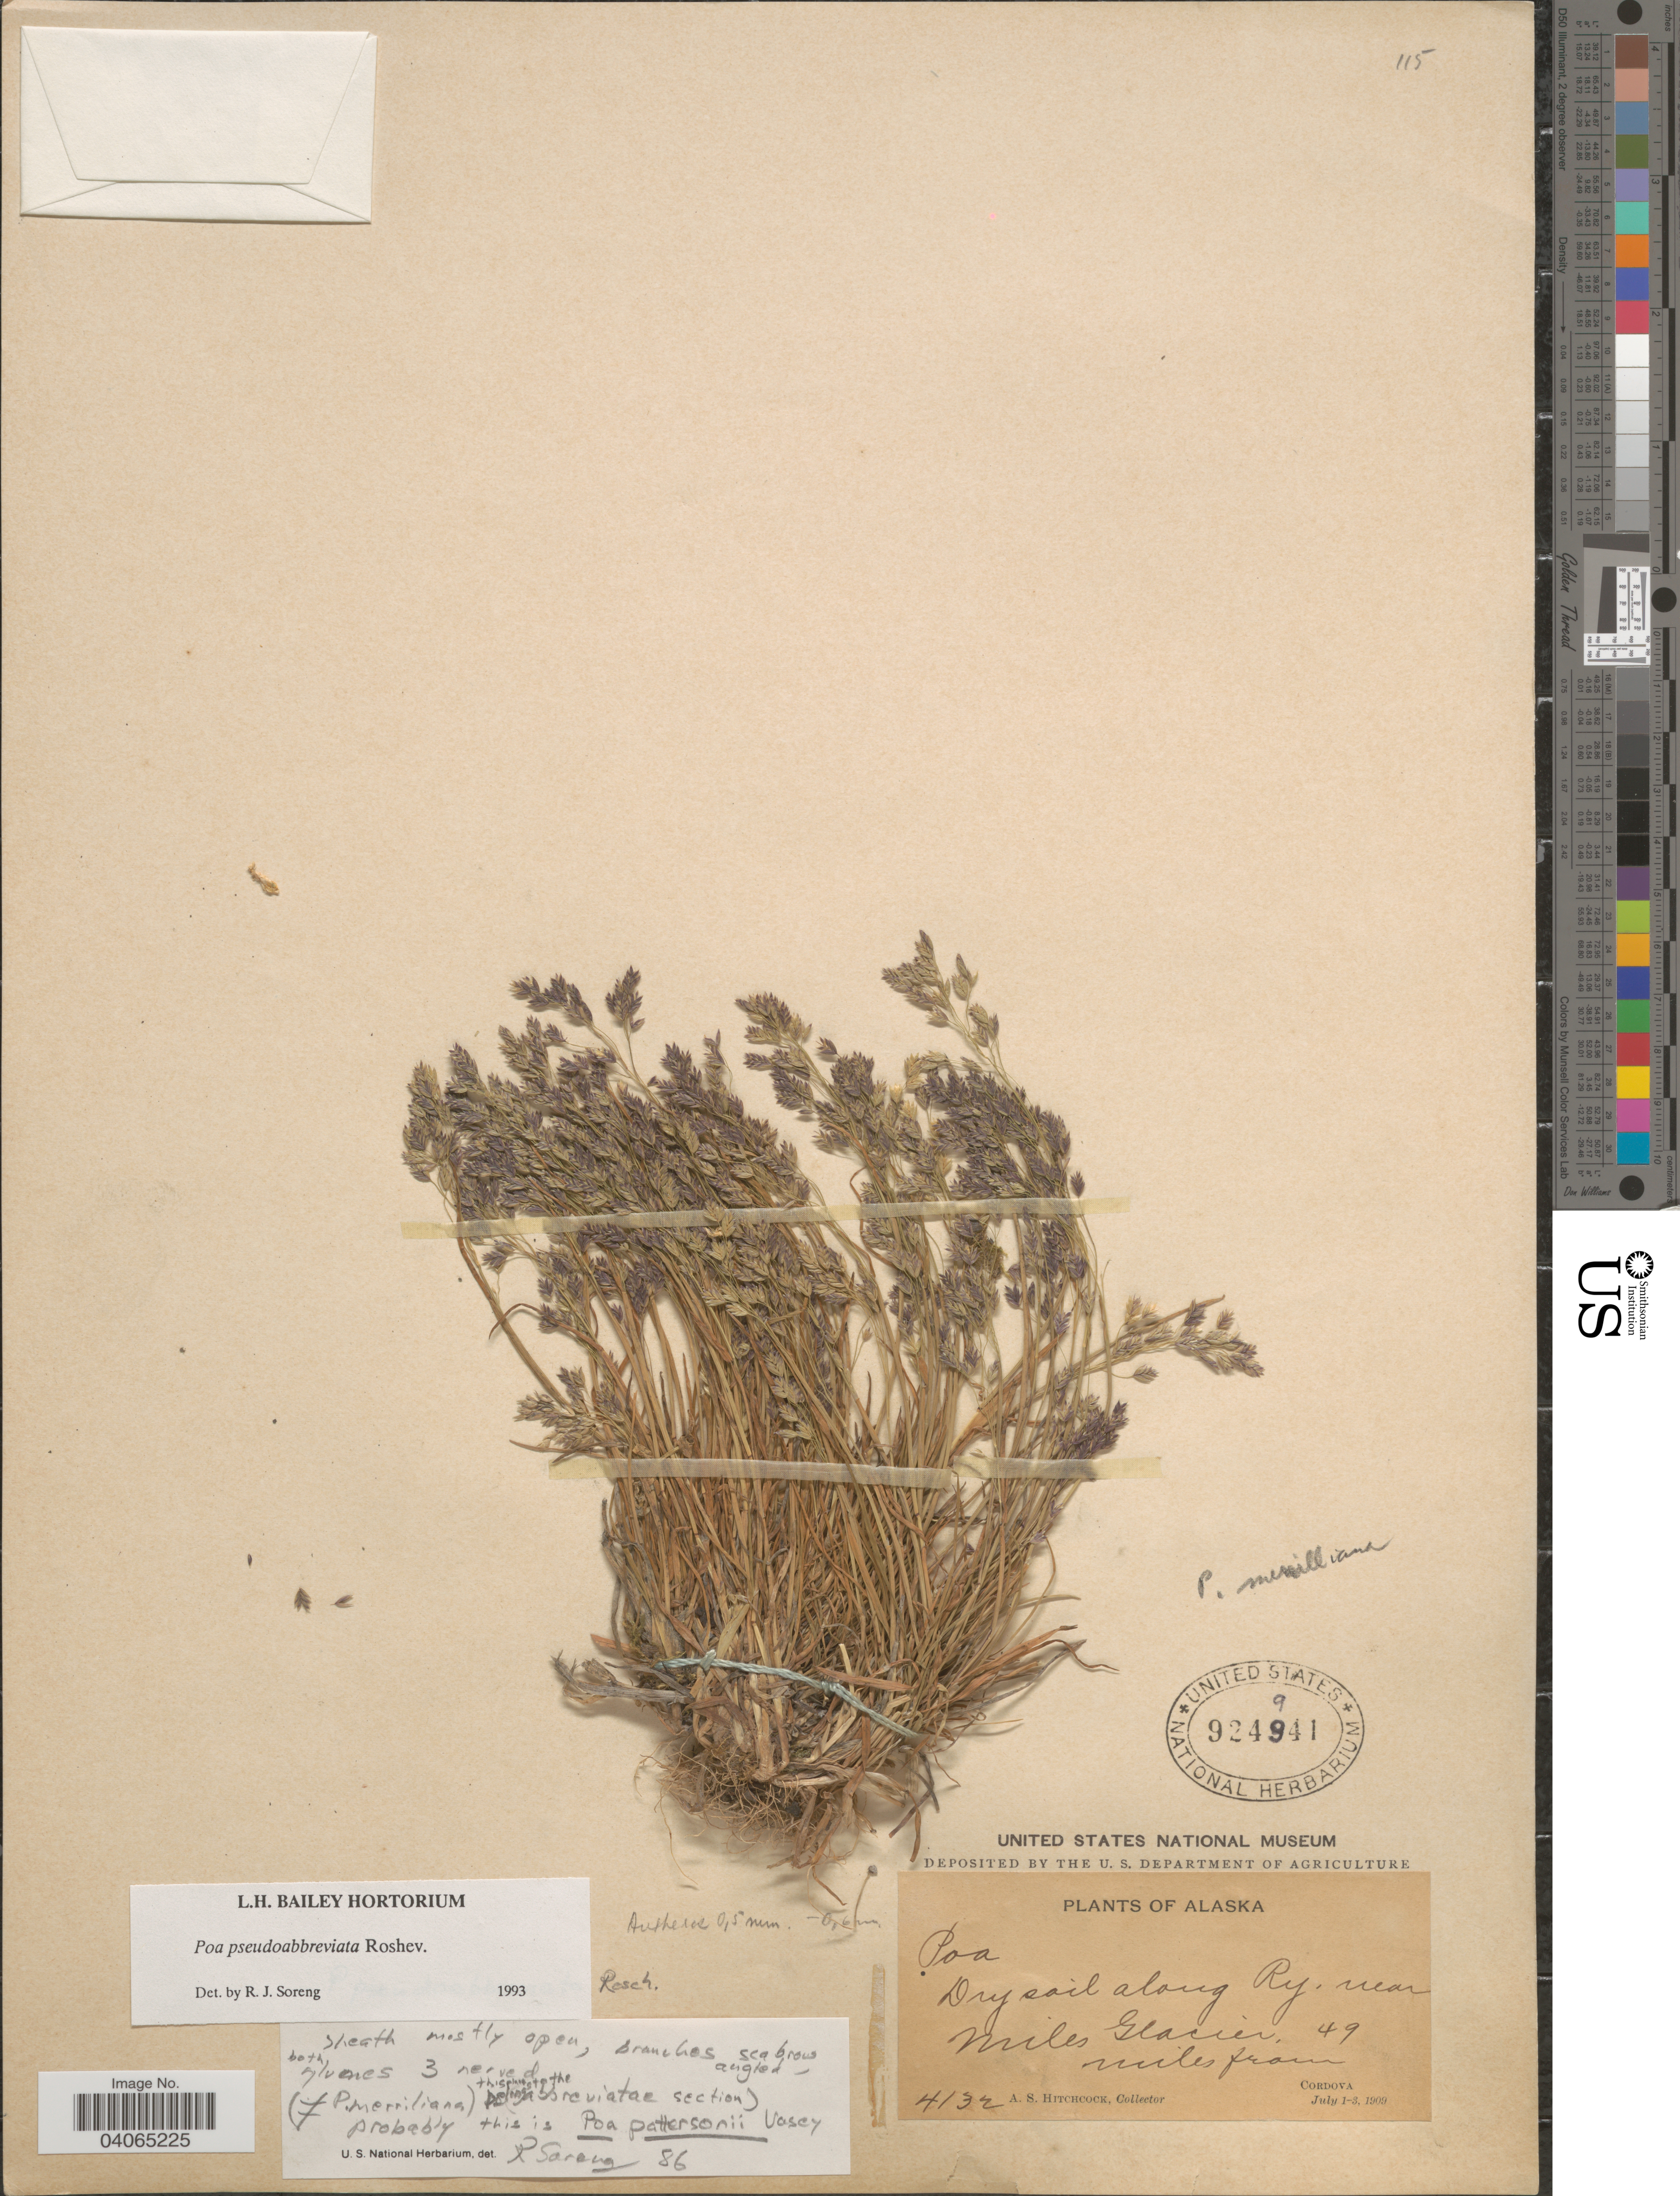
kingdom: Plantae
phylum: Tracheophyta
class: Liliopsida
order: Poales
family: Poaceae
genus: Poa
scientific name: Poa pseudoabbreviata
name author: Roshev.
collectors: A. S. Hitchcock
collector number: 4132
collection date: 1909-07-01/1909-07-03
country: United States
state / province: Alaska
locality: Dry soil along Ry, near Miles Glacier, 49 miles from Cordova.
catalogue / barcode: US 924941